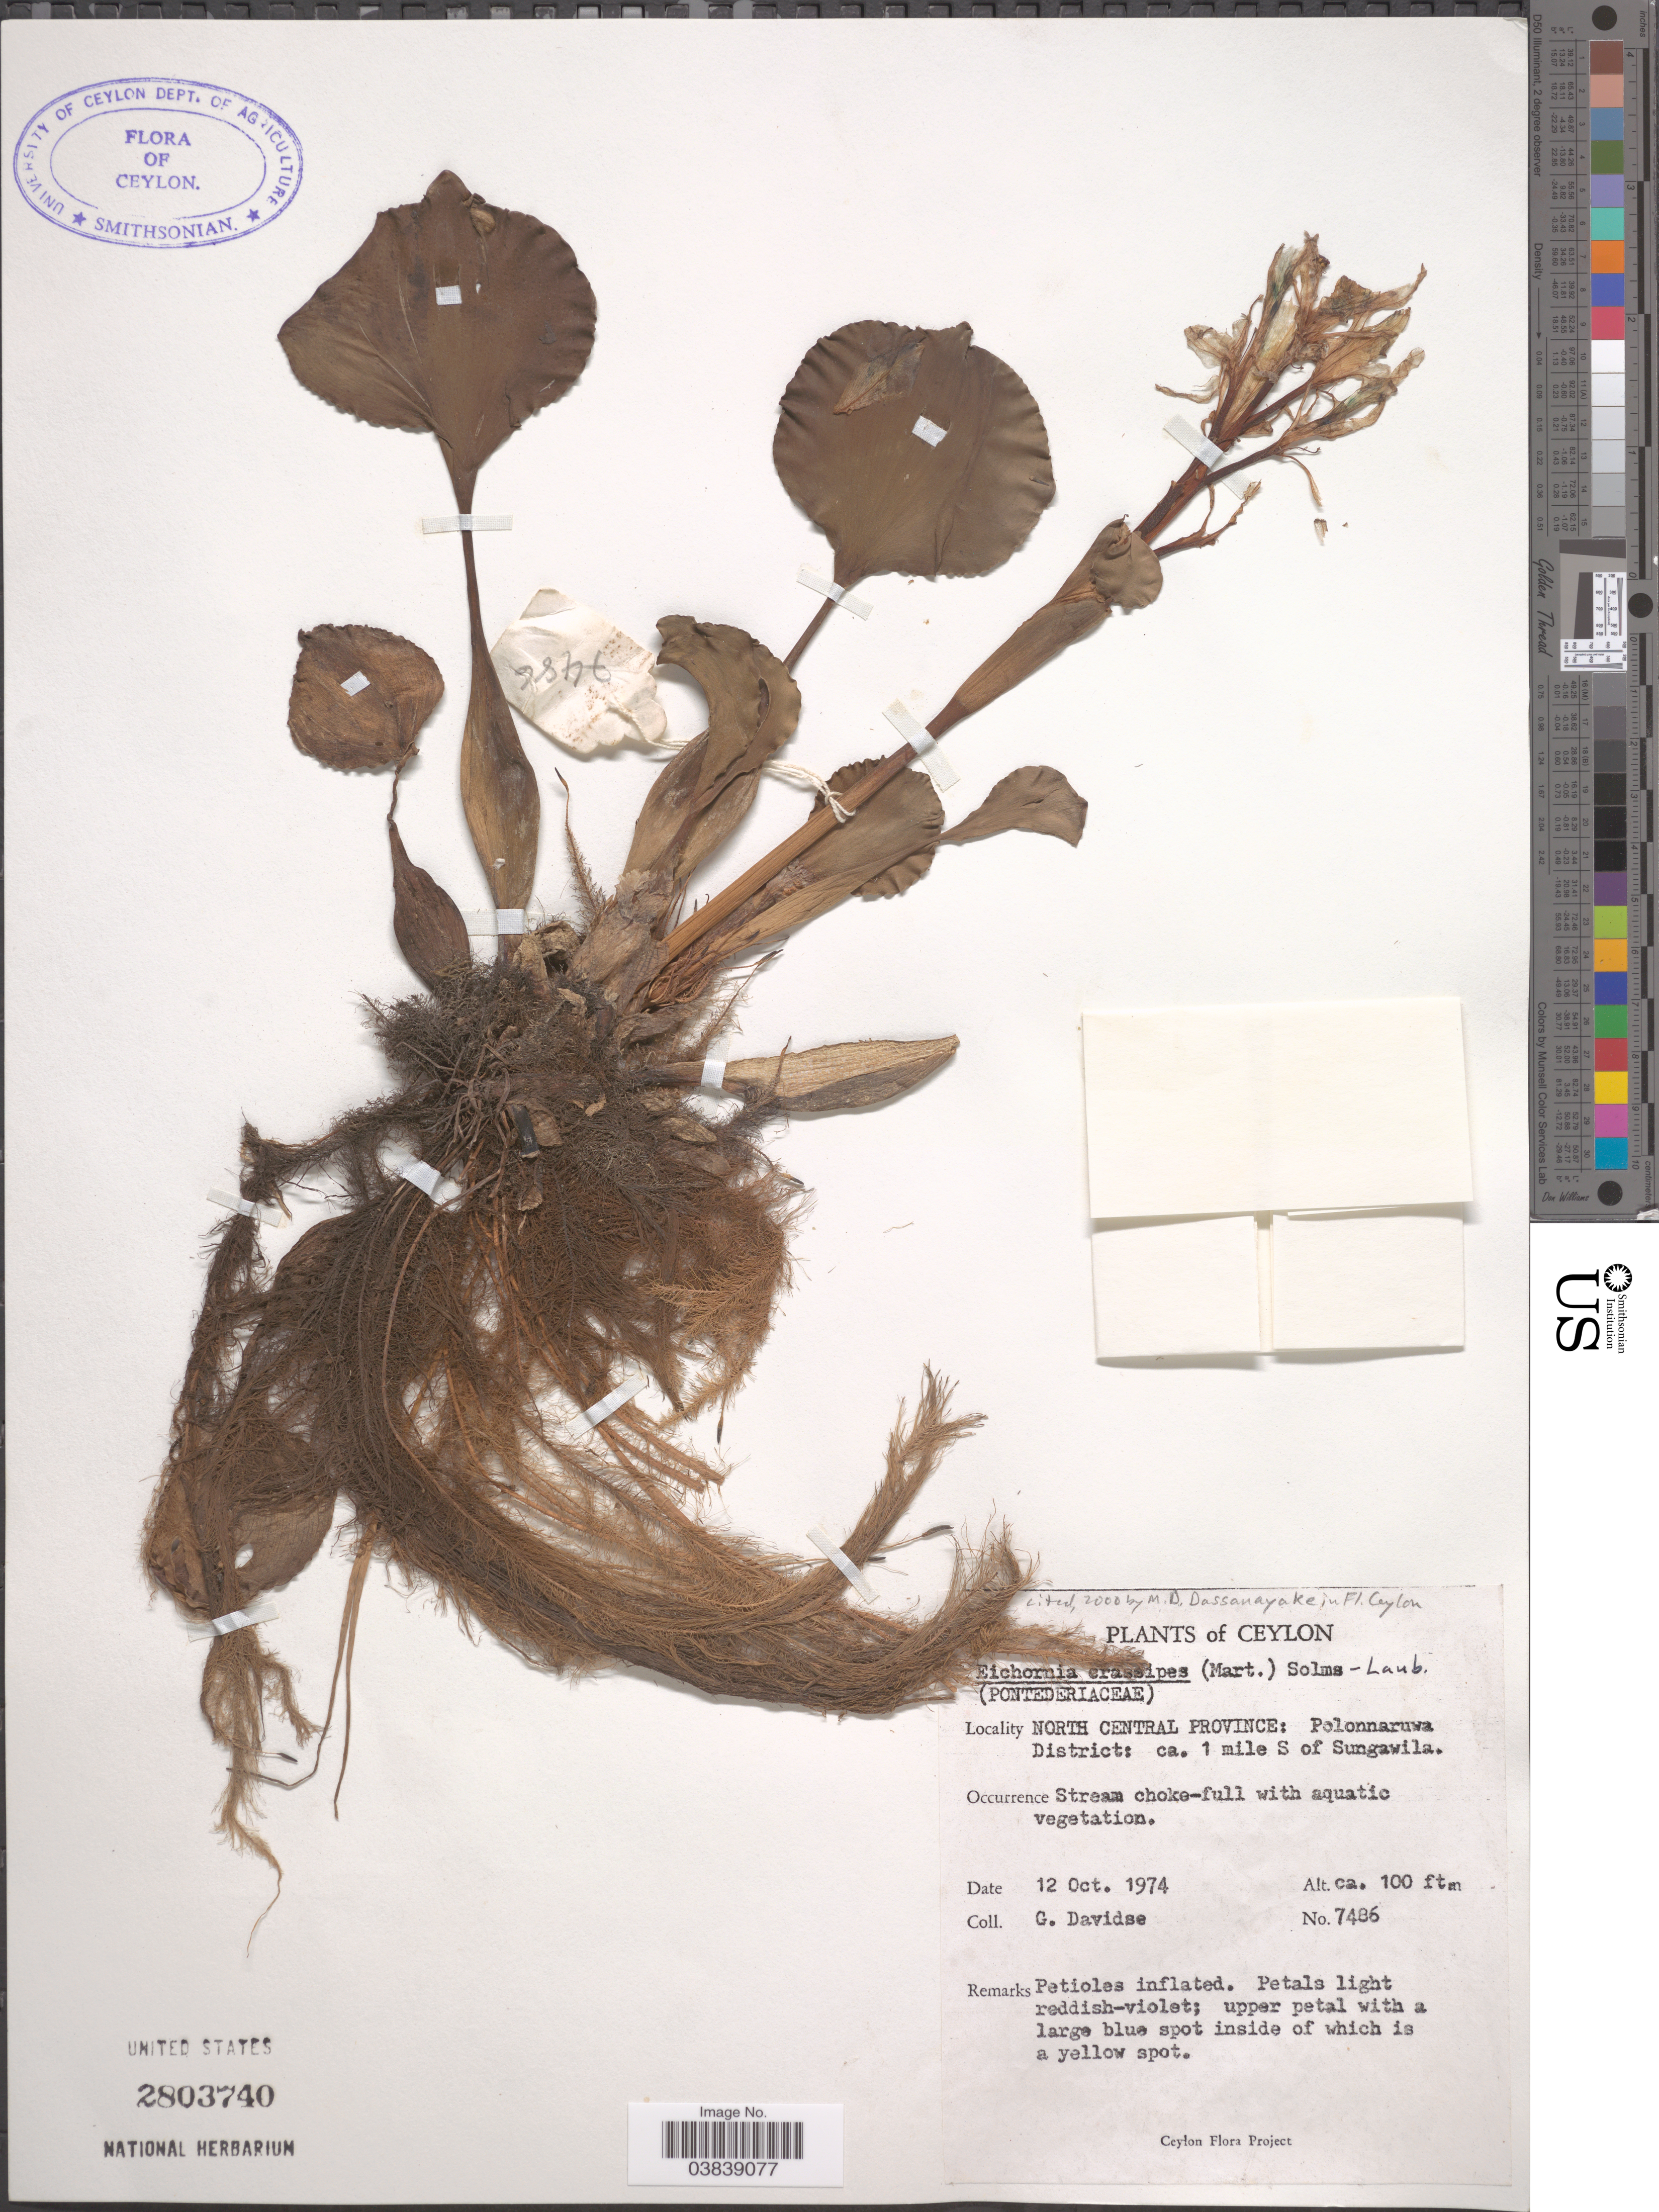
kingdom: Plantae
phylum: Tracheophyta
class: Liliopsida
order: Commelinales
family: Pontederiaceae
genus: Eichhornia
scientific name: Eichhornia crassipes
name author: (Mart.) Solms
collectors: G. Davidse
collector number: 7486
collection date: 1974-10-12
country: Sri Lanka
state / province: North Central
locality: Ceylon. Polonnaruwa District: ca. 1 mile S of Sungawila.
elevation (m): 30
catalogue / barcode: US 2803740